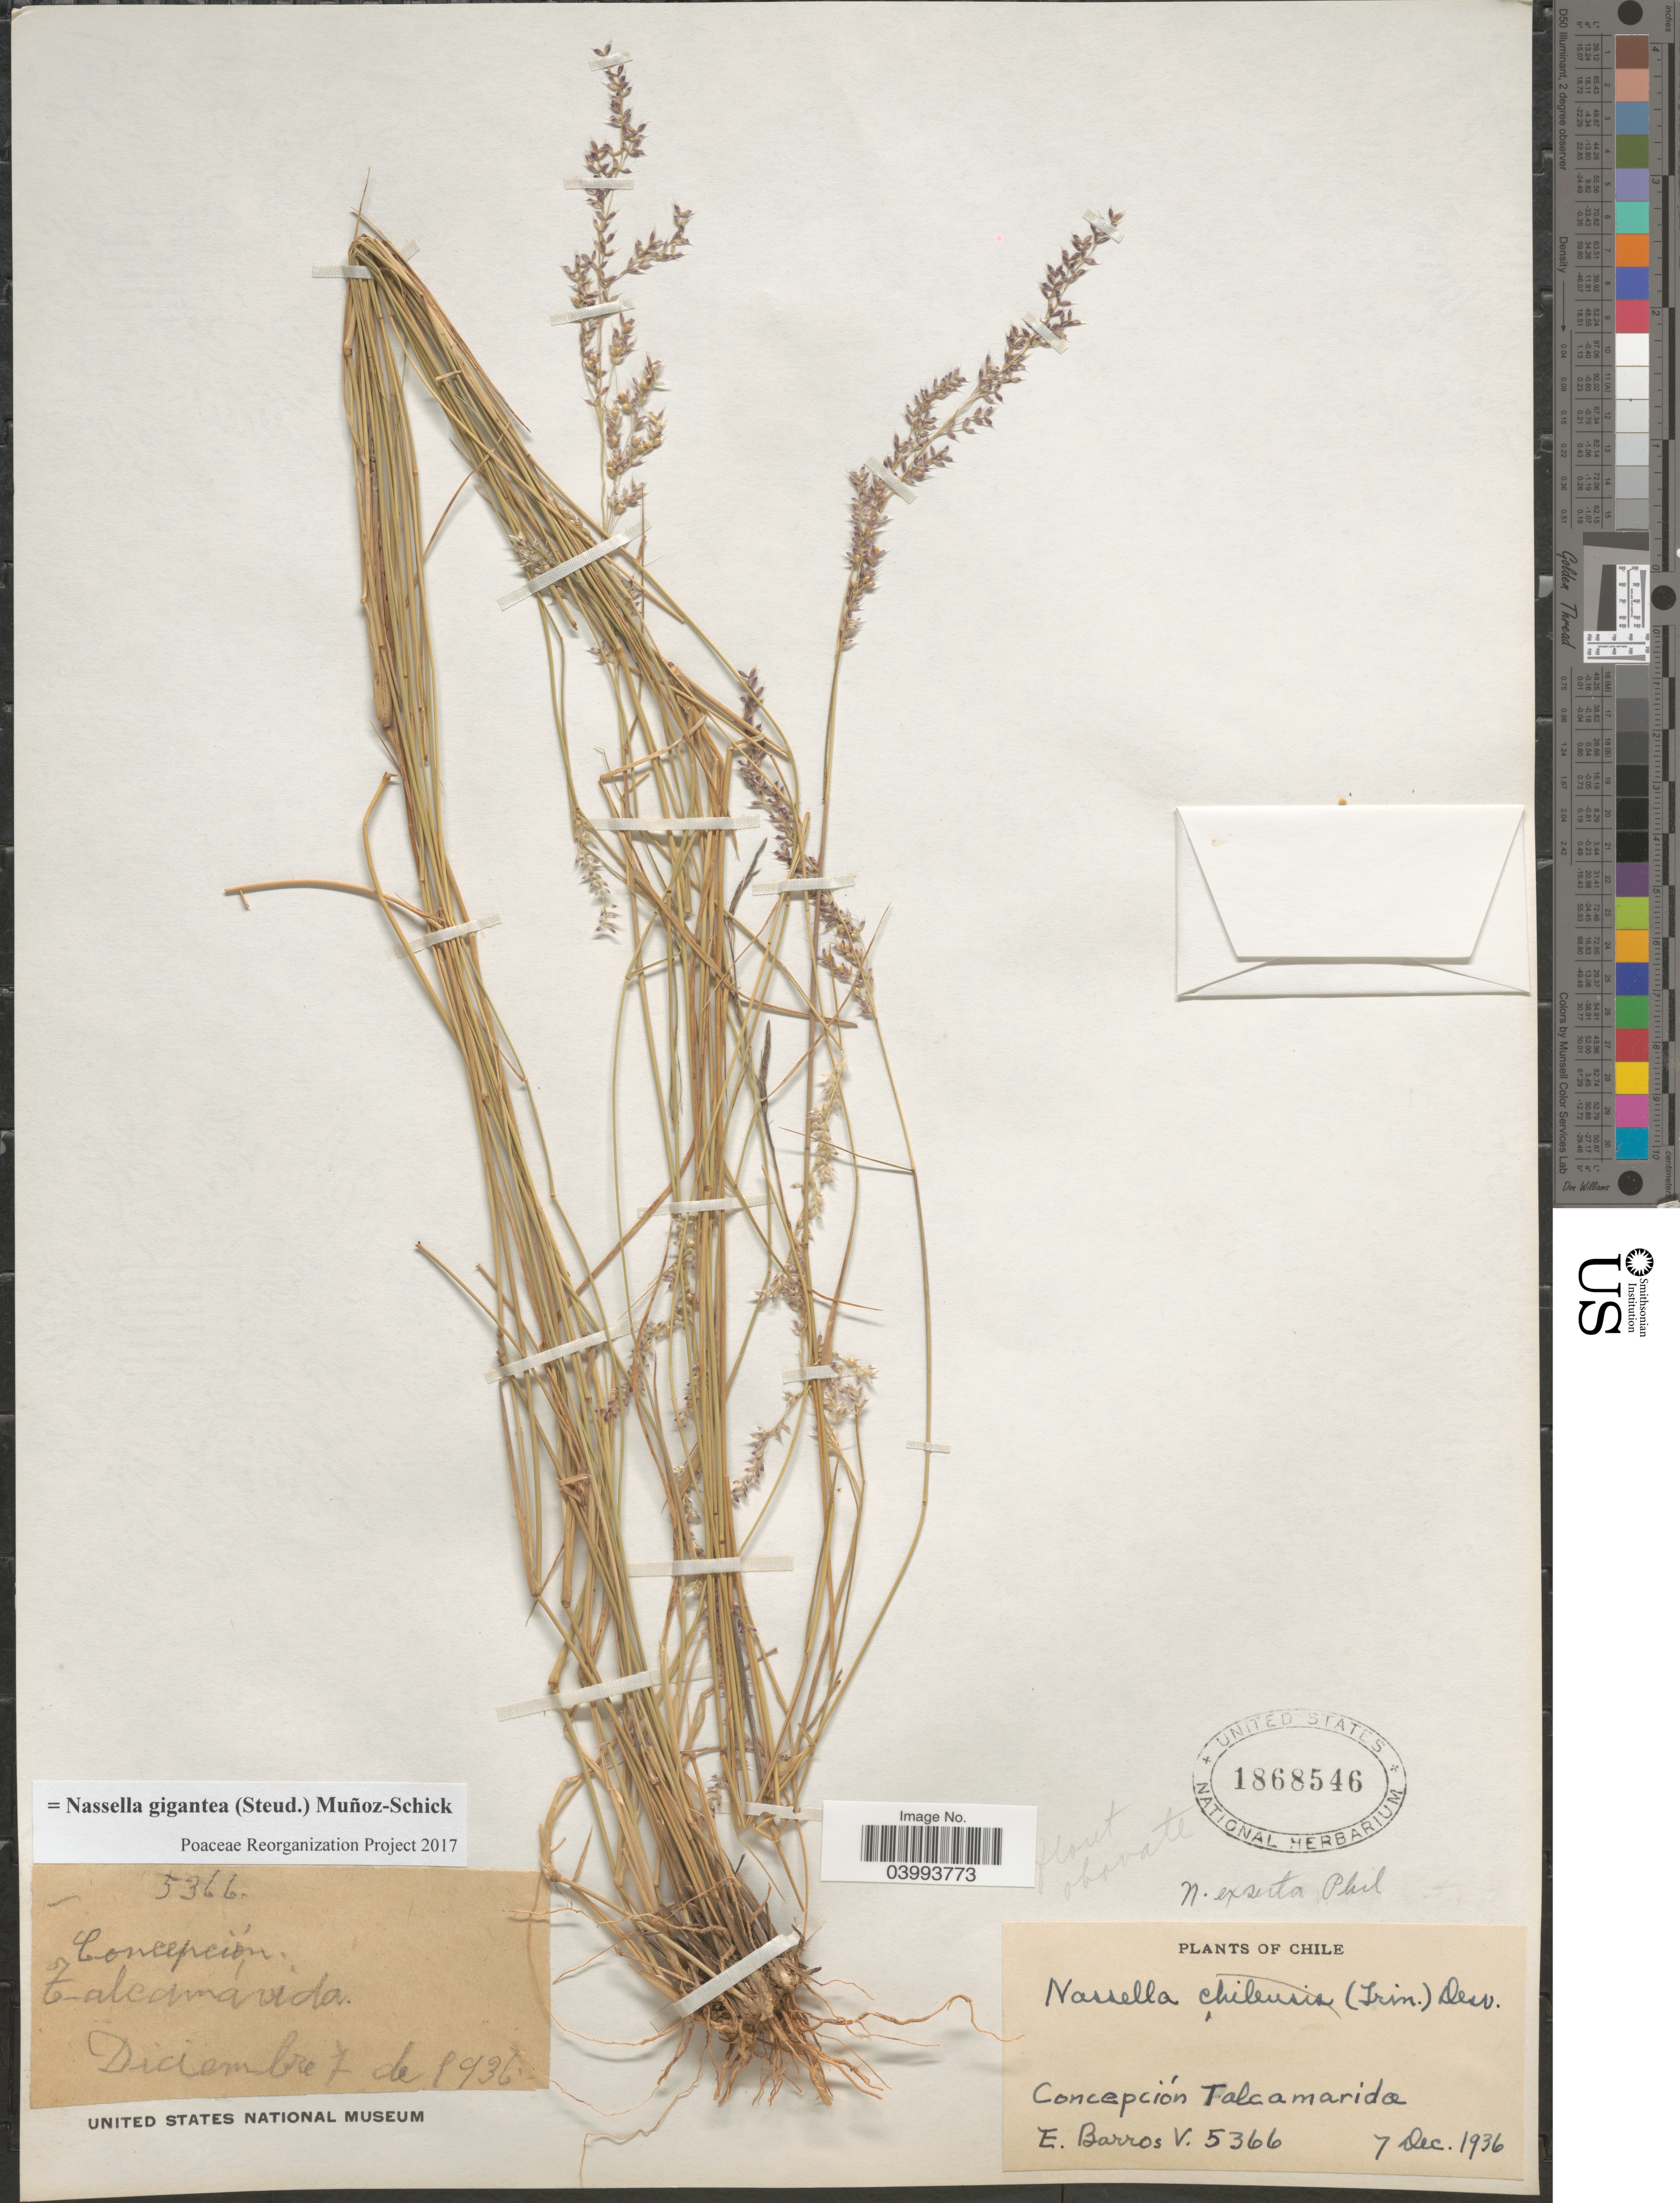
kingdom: Plantae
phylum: Tracheophyta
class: Liliopsida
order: Poales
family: Poaceae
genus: Nassella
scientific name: Nassella gigantea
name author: (Steud.) Muñoz-Schick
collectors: E. Barros V.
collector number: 5366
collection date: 1936-12-07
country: Chile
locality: Concepción Talcamarida.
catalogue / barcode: US 1868546